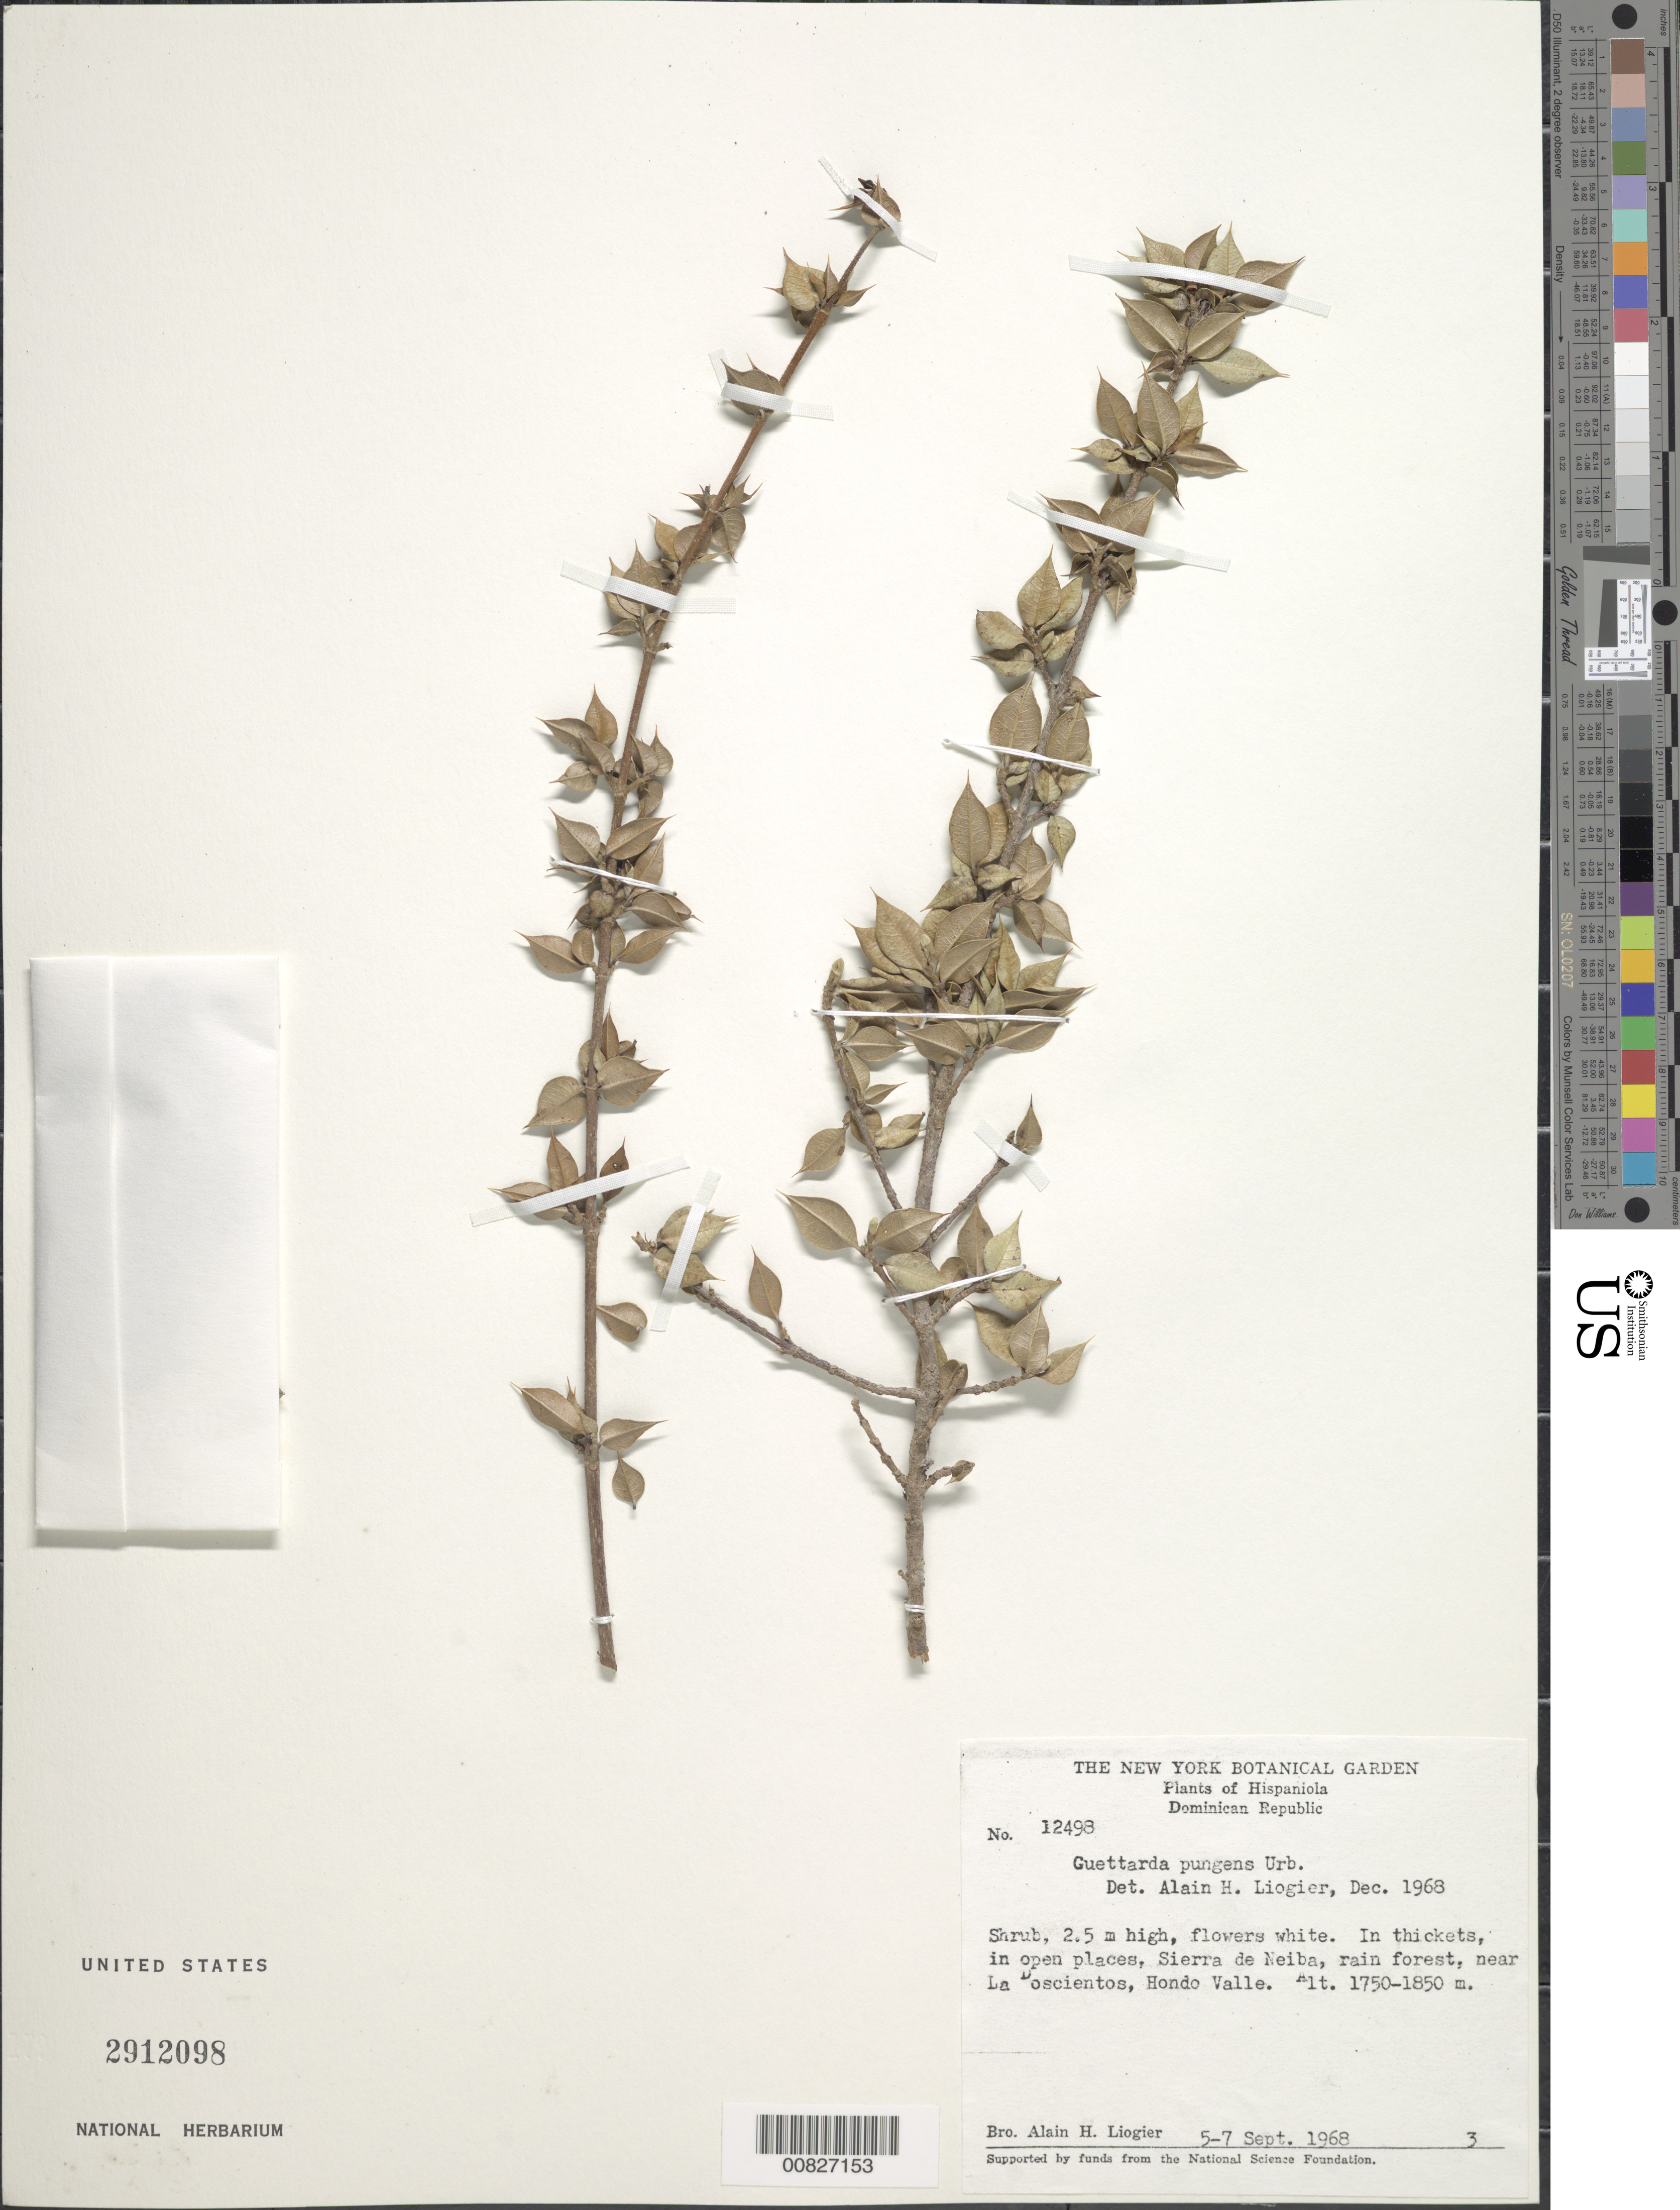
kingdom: Plantae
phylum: Tracheophyta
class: Magnoliopsida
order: Gentianales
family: Rubiaceae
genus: Guettarda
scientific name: Guettarda pungens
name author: Urb.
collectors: A. H. Liogier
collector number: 12498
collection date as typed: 05 Sep 1968 to 07 Sep 1968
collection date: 1968-09-05/1968-09-07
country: Dominican Republic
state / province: Elias Piña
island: Hispaniola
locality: Sierra de Neiba, near La Doscientos, Hondo Valle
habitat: In thickets, in open places of rain forest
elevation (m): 1570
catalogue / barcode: US 2912098